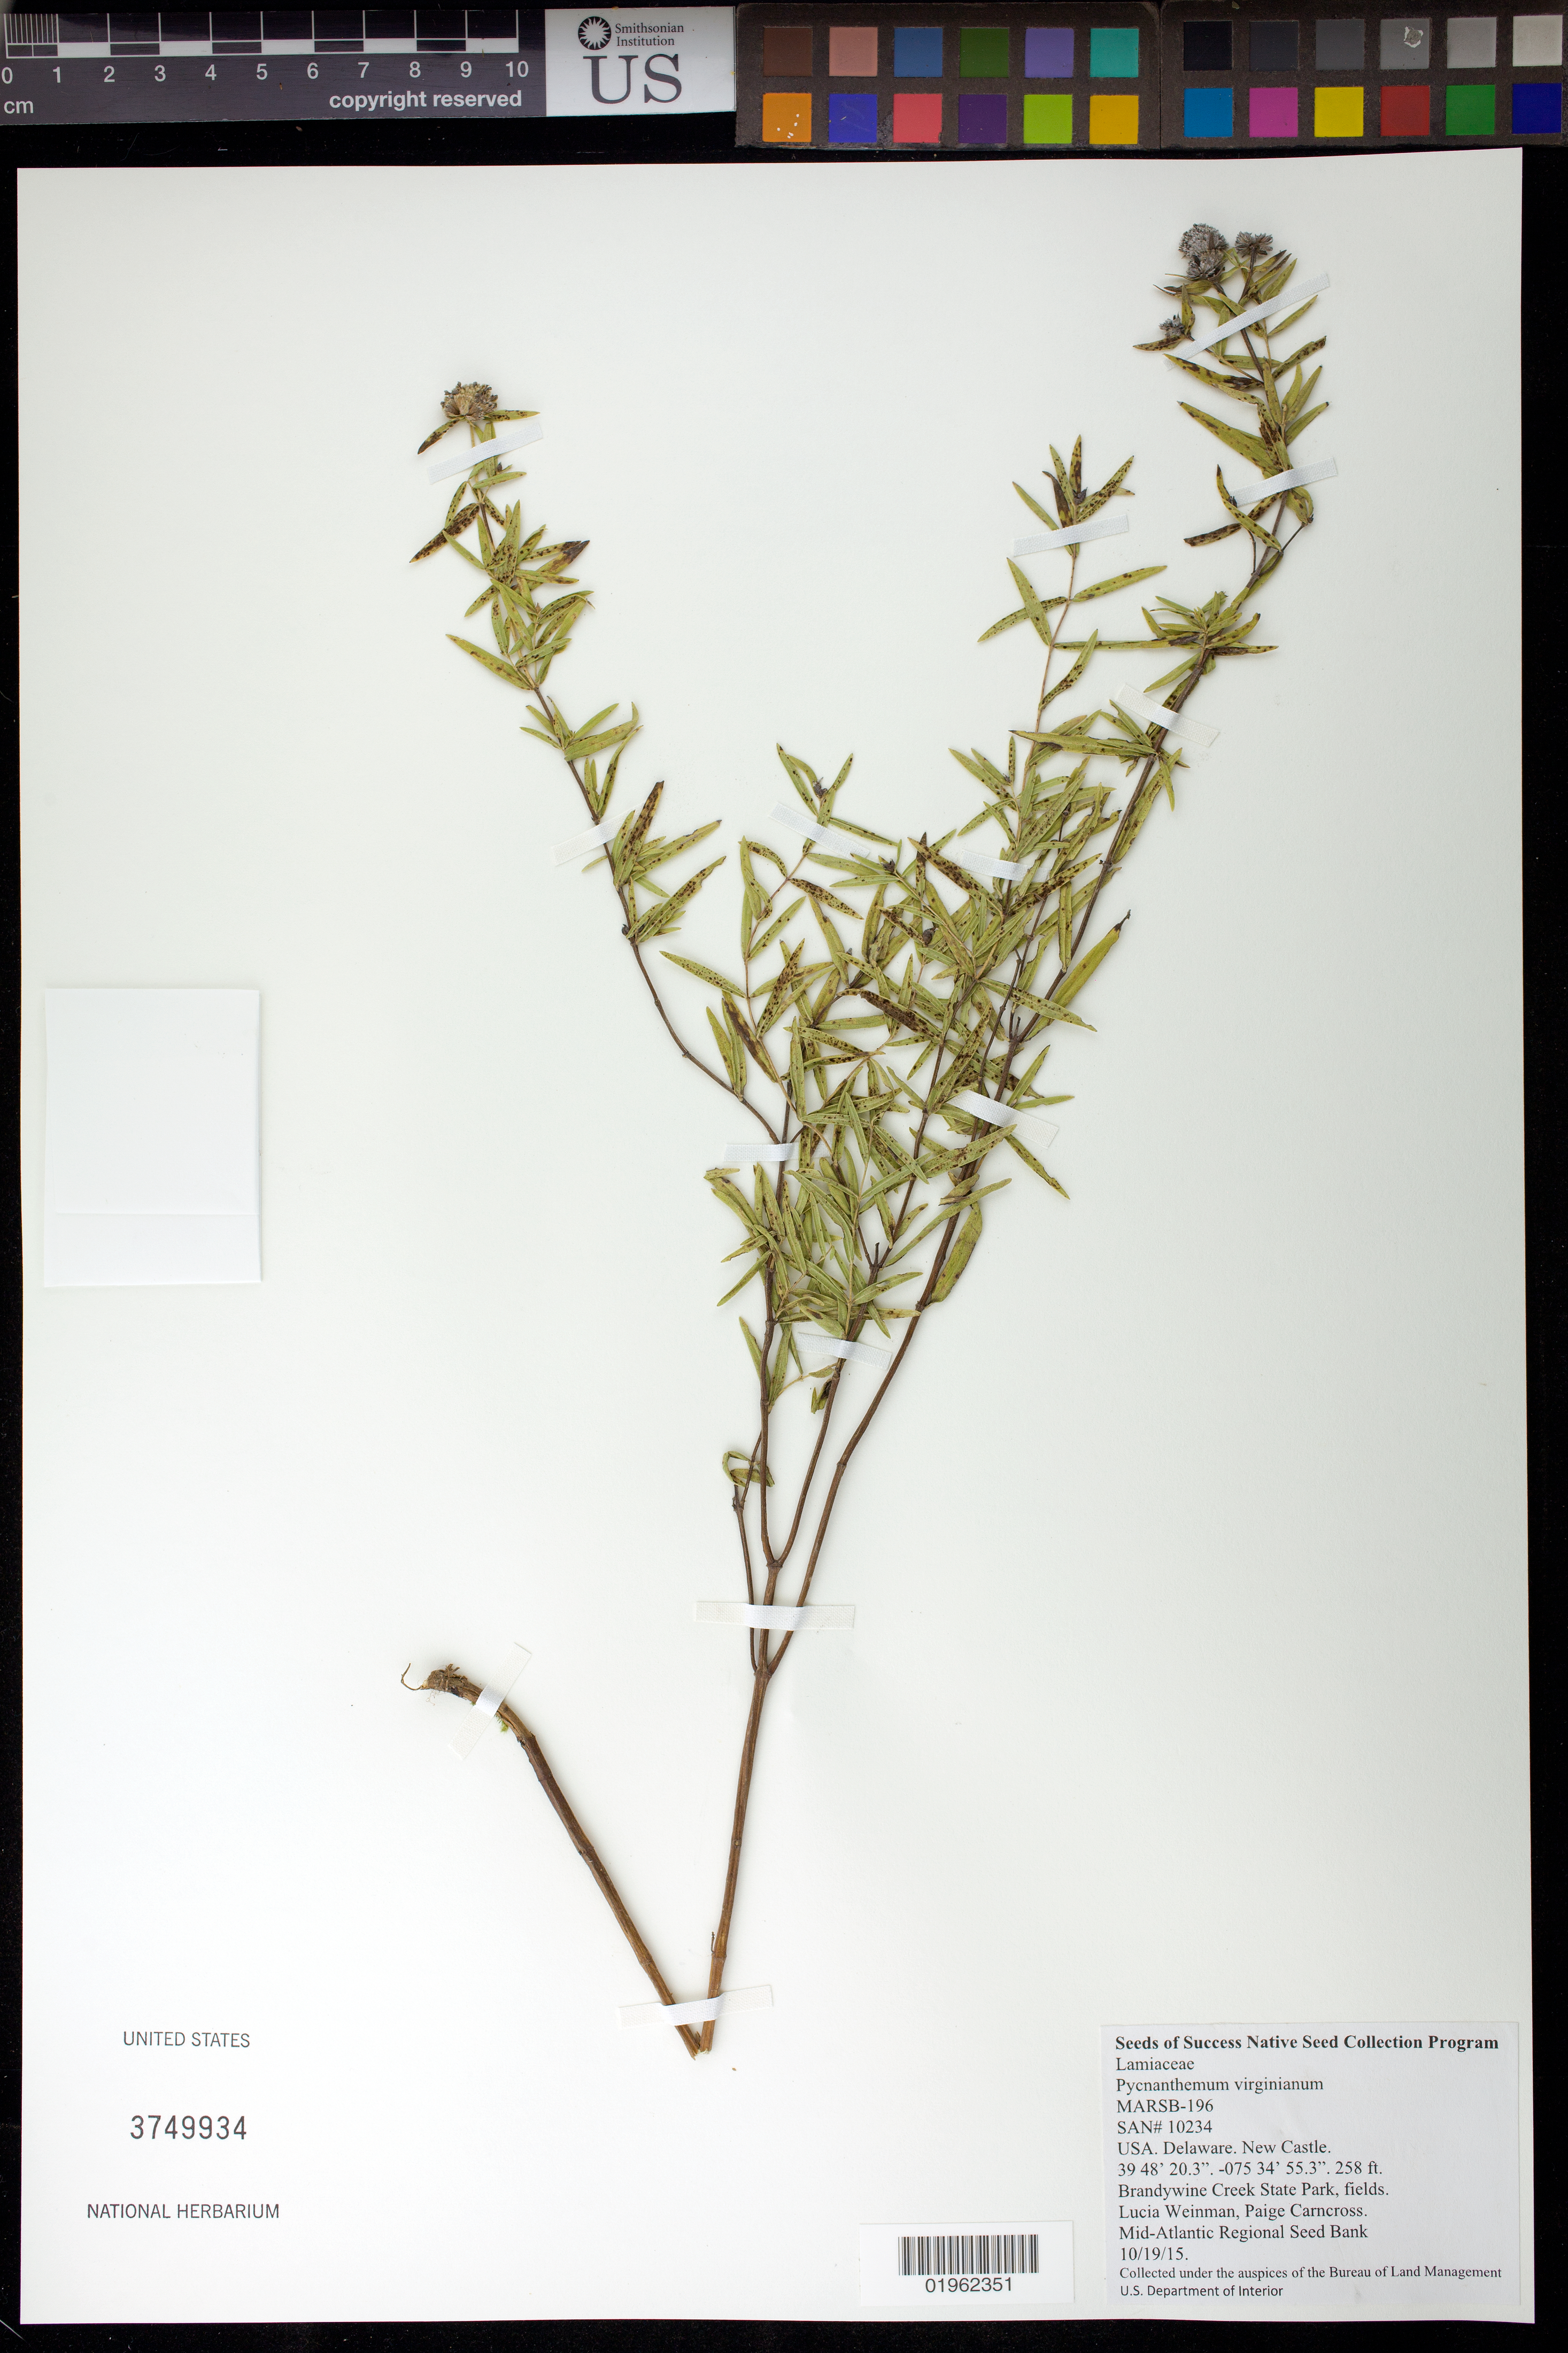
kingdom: Plantae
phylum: Tracheophyta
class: Magnoliopsida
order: Lamiales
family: Lamiaceae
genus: Pycnanthemum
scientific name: Pycnanthemum virginianum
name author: (L.) Durand & B.D. Jacks. ex B.L. Rob. & Fernald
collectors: P. Carncross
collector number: MARSB-196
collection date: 2015-10-19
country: United States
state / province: Delaware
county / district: New Castle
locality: Brandywine Creek State Park, Fields along main road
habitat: Northern & Central Ruderal Meadow & Shrubland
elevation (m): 79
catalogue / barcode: US 3749934